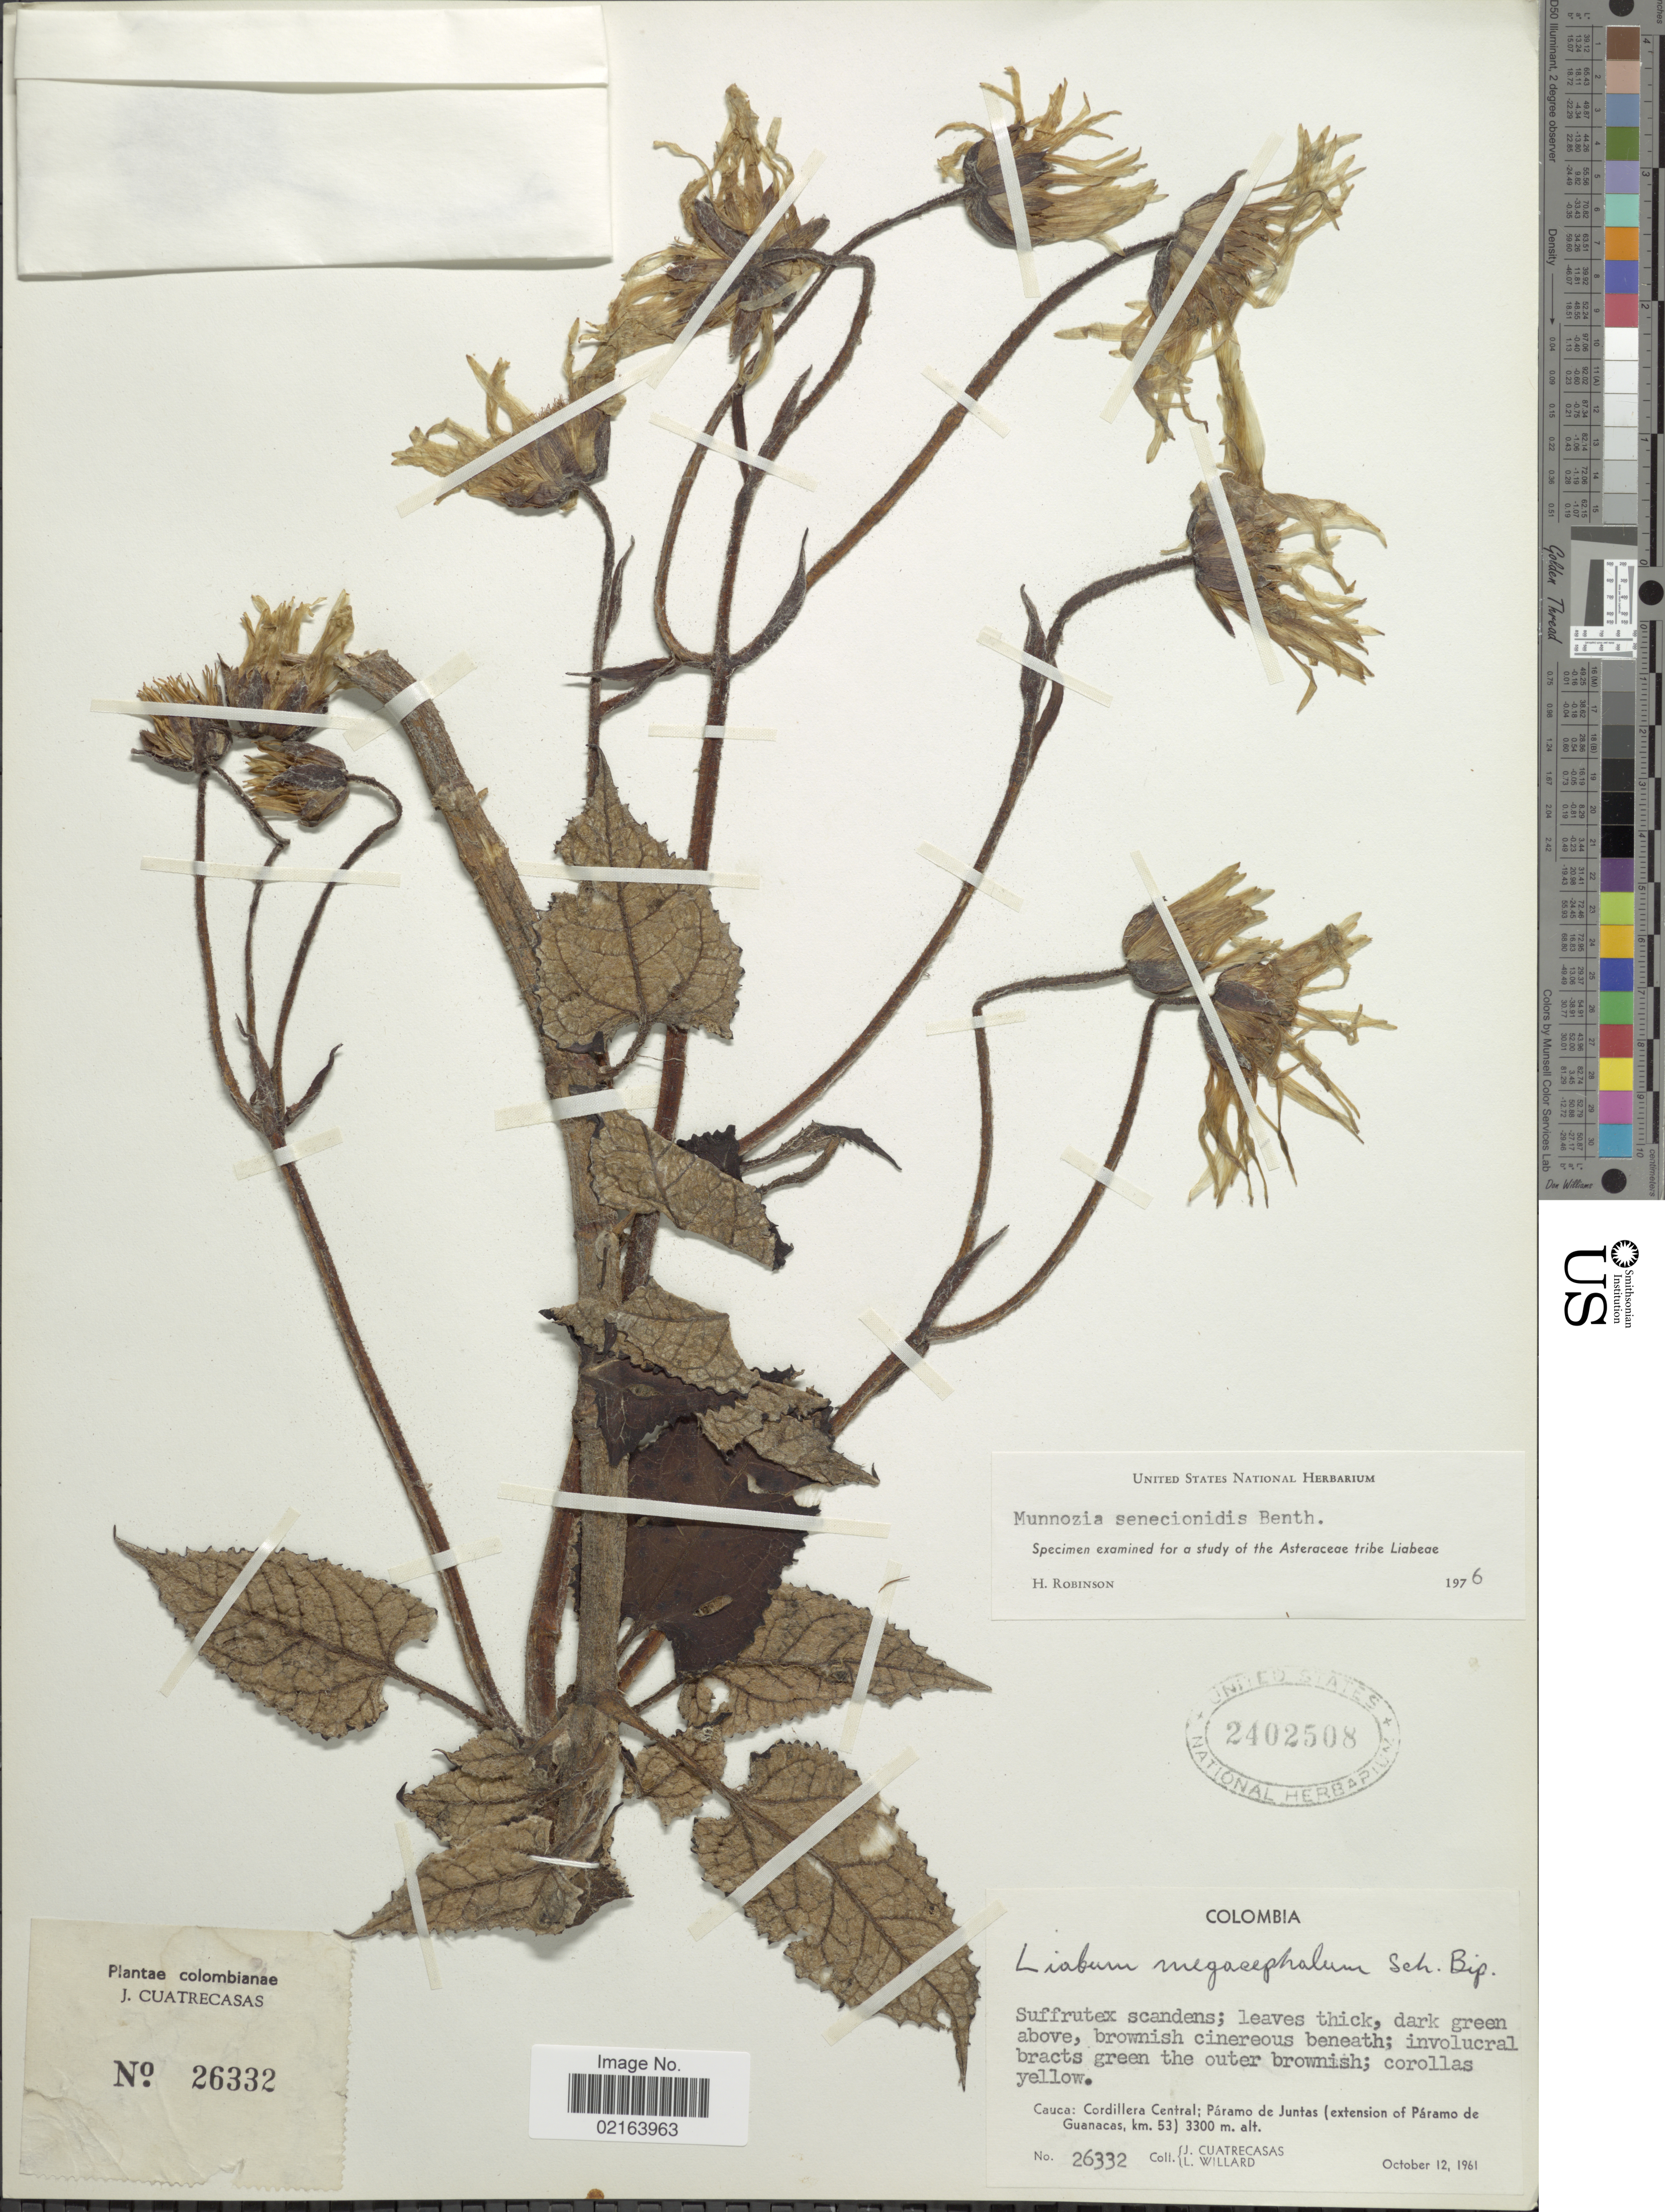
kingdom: Plantae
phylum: Tracheophyta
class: Magnoliopsida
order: Asterales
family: Asteraceae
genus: Munnozia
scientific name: Munnozia senecionidis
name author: Benth.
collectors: J. Cuatrecasas & L. Willard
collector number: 26332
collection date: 1961-10-12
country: Colombia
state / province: Cauca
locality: Cauca: Cordillera Central, Paramo de Juntas (extension of Paramo de Guanacas, km 53)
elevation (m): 3300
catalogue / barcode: US 2402508